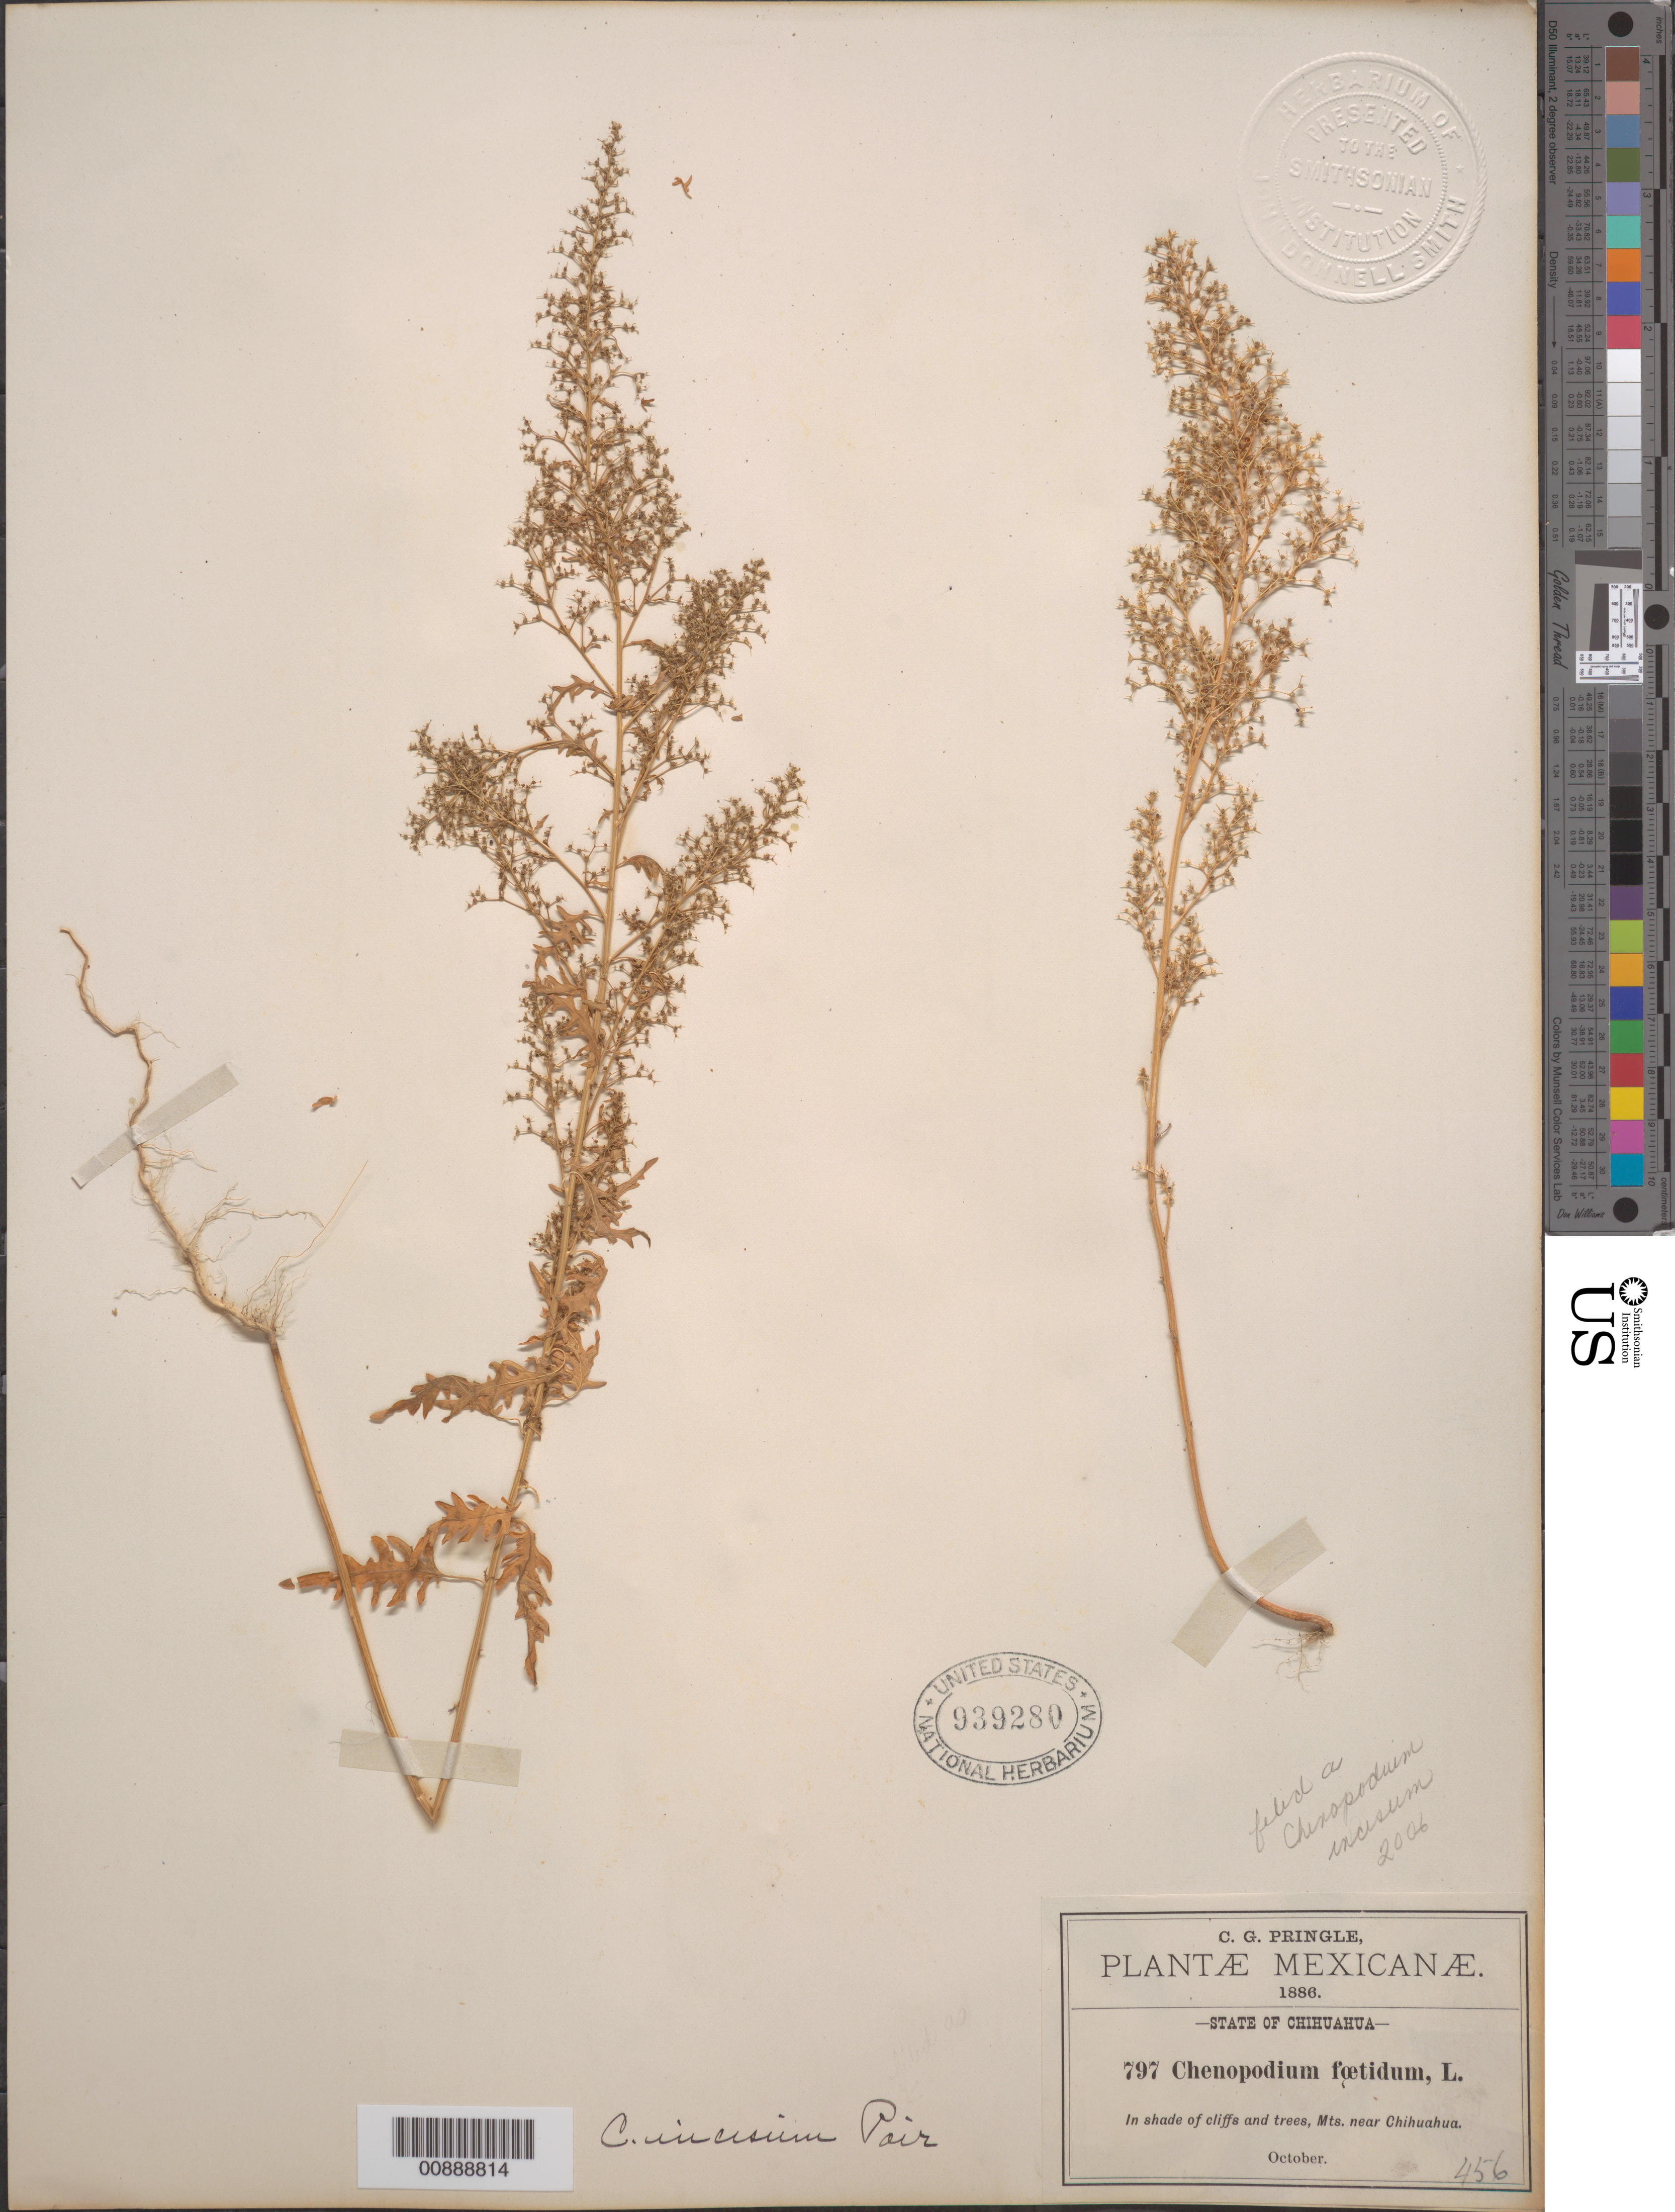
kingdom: Plantae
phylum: Tracheophyta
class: Magnoliopsida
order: Caryophyllales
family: Amaranthaceae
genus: Chenopodium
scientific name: Chenopodium incisum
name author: Poir.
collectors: C. G. Pringle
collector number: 797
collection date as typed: Oct 1886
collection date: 1886-10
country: Mexico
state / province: Chihuahua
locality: Mts. Near Chihuahua.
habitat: In shade of cliffs and trees.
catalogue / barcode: US 939280